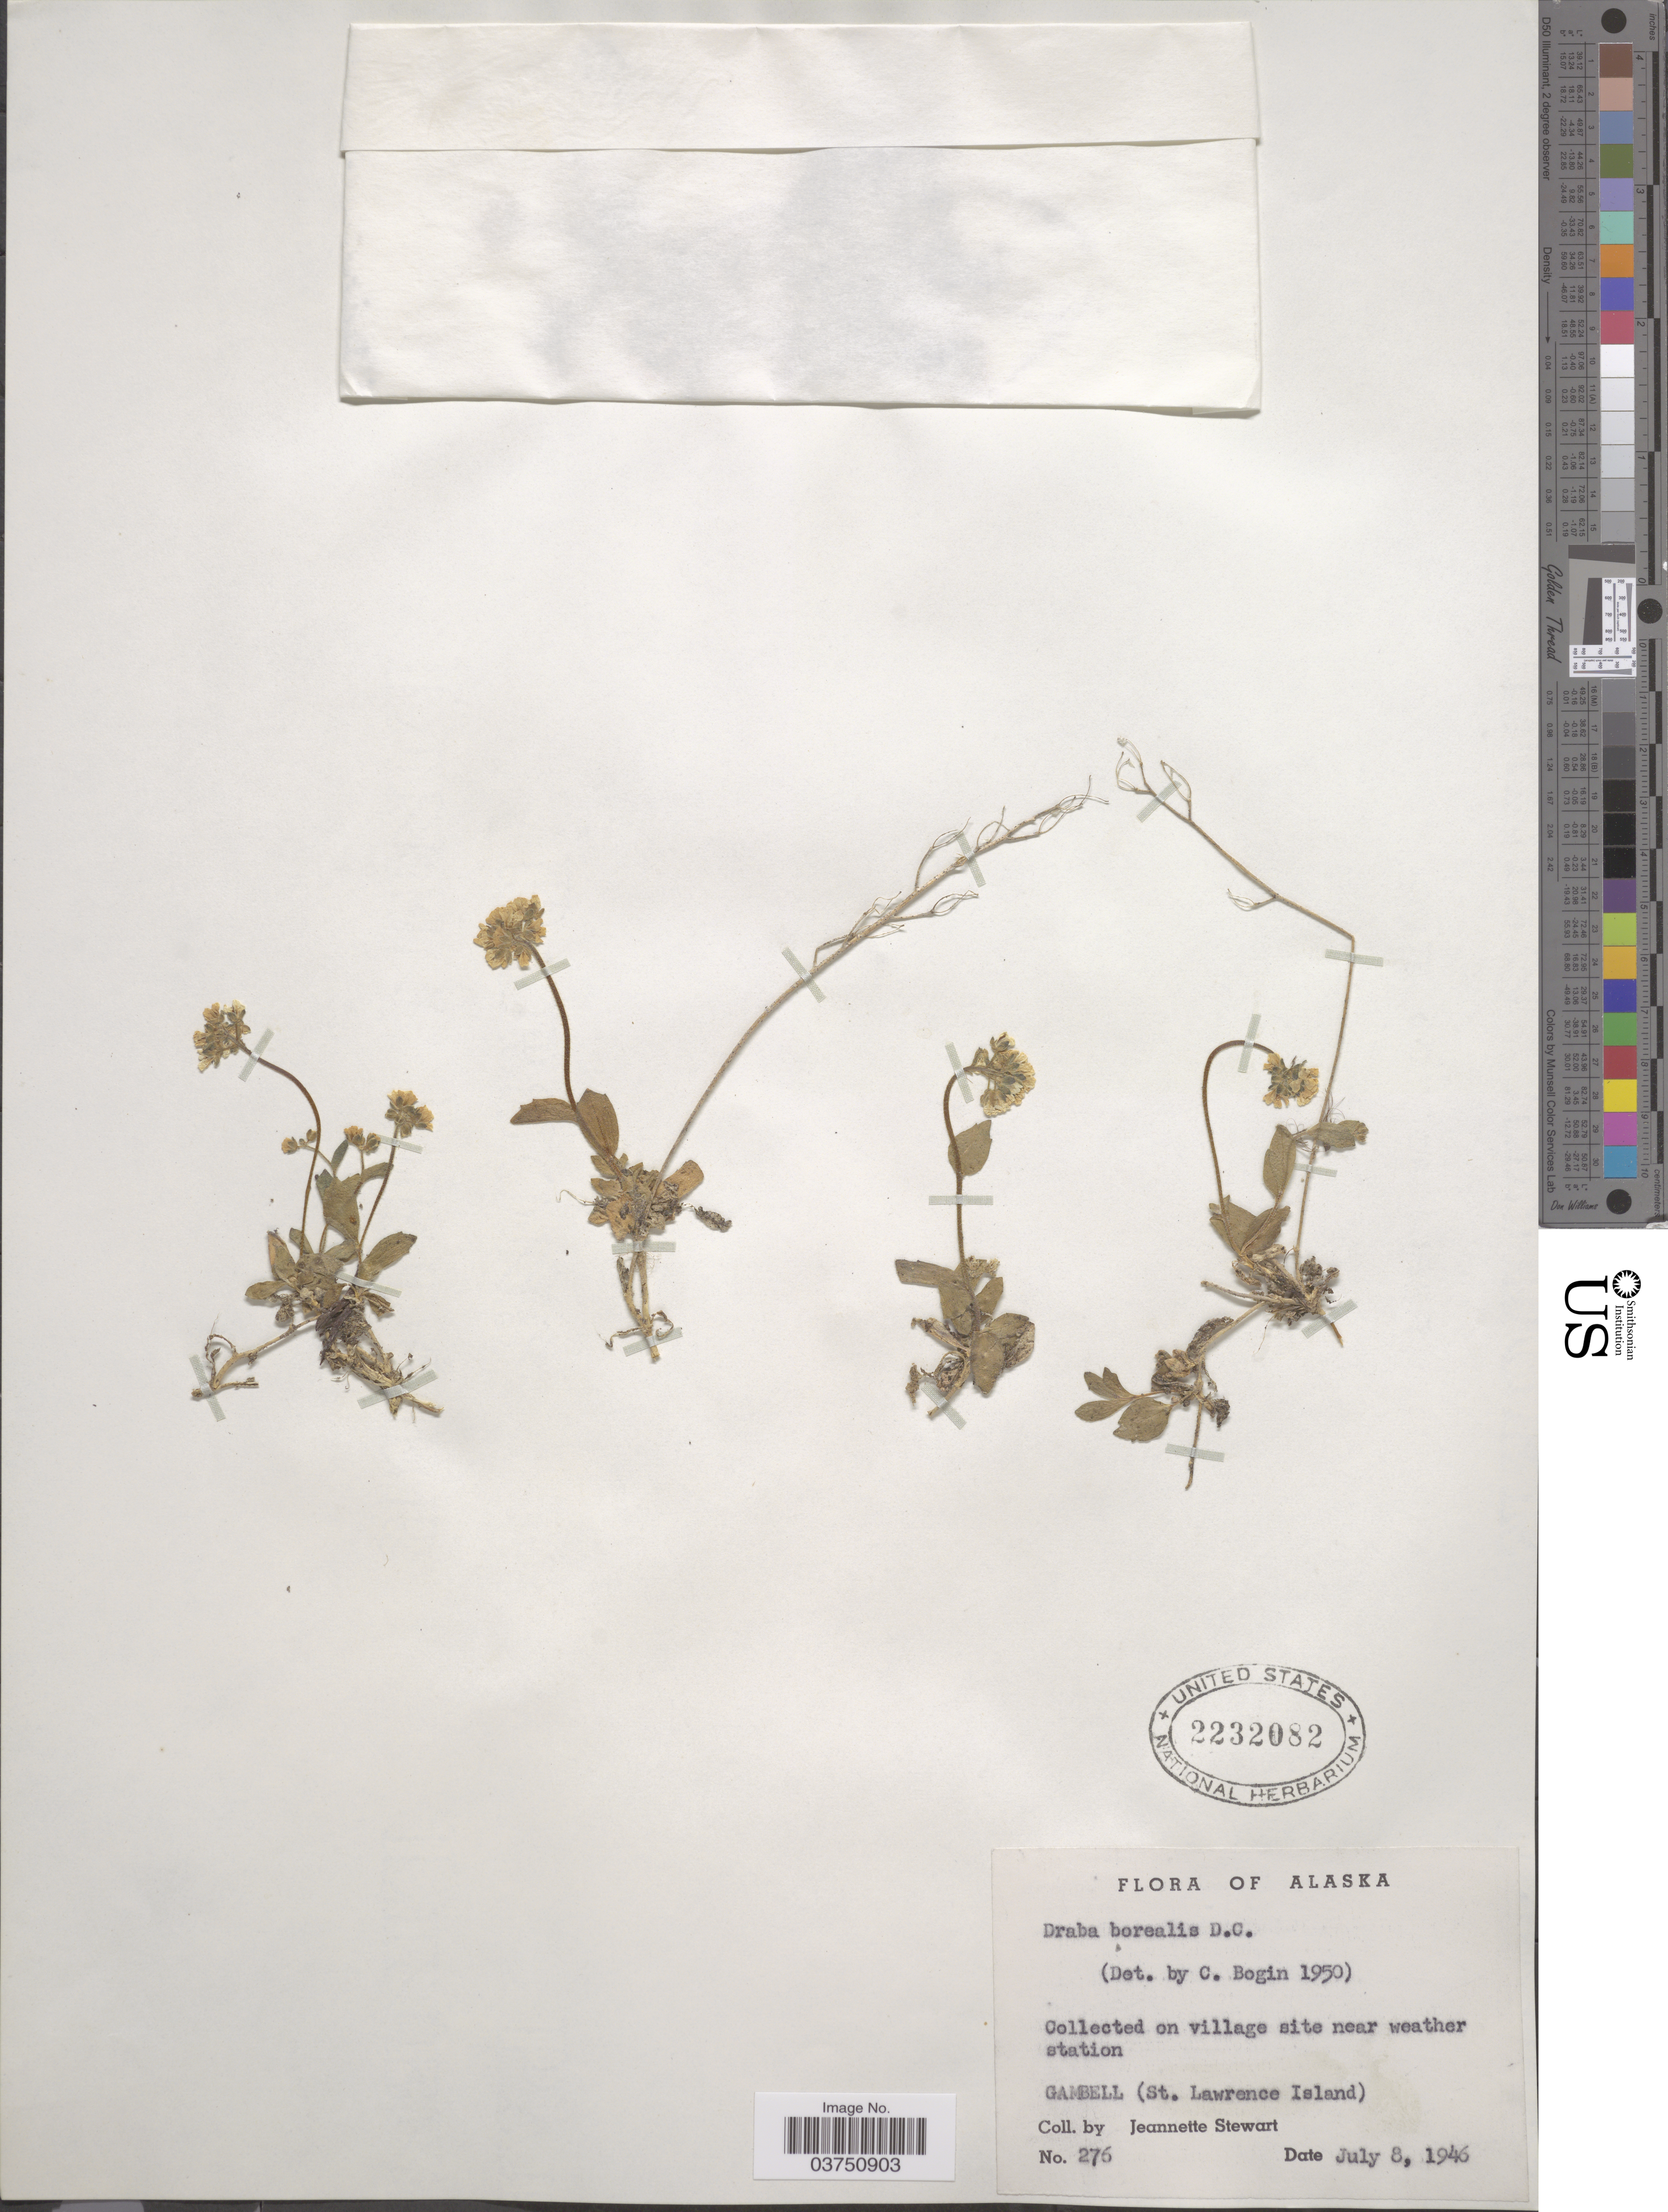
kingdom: Plantae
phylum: Tracheophyta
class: Magnoliopsida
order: Brassicales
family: Brassicaceae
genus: Draba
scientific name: Draba borealis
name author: DC.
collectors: J. Stewart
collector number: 276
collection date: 1946-07-08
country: United States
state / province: Alaska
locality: On village site near weather station Gambell (St. Lawrence Island).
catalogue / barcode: US 2232082